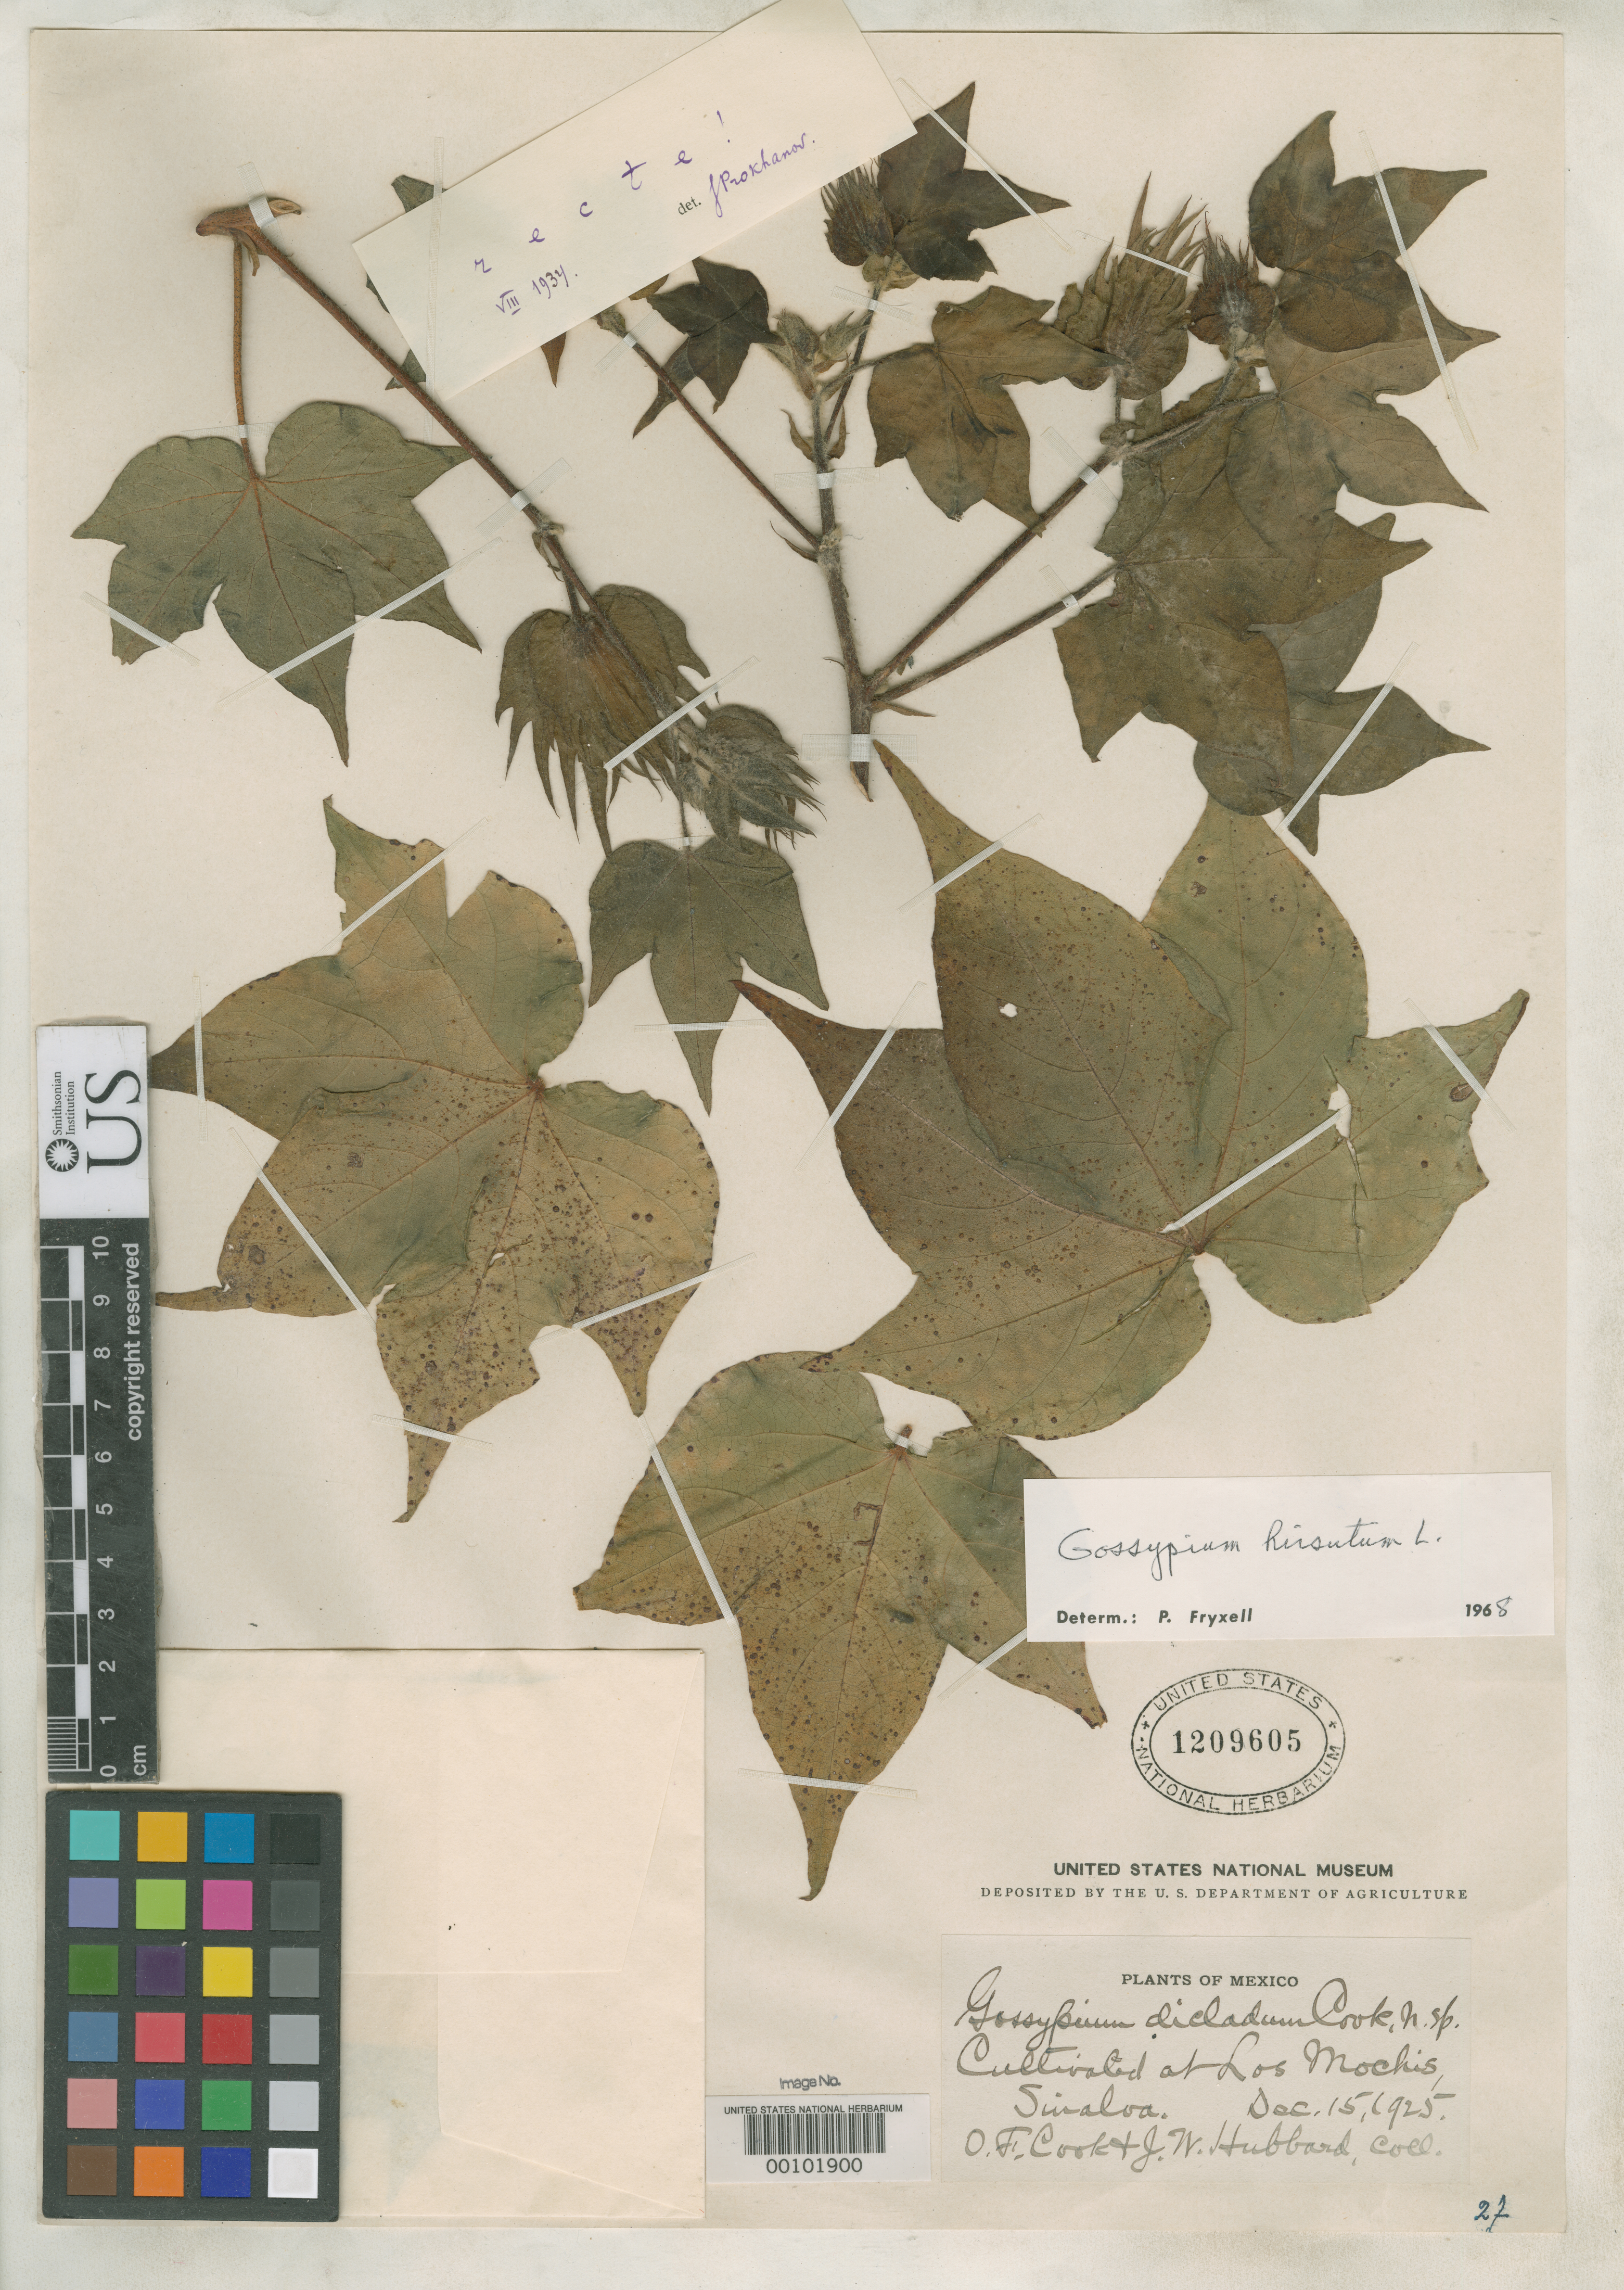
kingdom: Plantae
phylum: Tracheophyta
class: Magnoliopsida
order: Malvales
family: Malvaceae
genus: Gossypium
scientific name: Gossypium dicladum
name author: O.F. Cook & J.W. Hubb.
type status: Holotype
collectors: O. F. Cook & J. W. Hubbard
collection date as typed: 15 Dec 1925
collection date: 1925-12-15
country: Mexico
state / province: Sinaloa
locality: Los Mochis.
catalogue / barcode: US 1209605